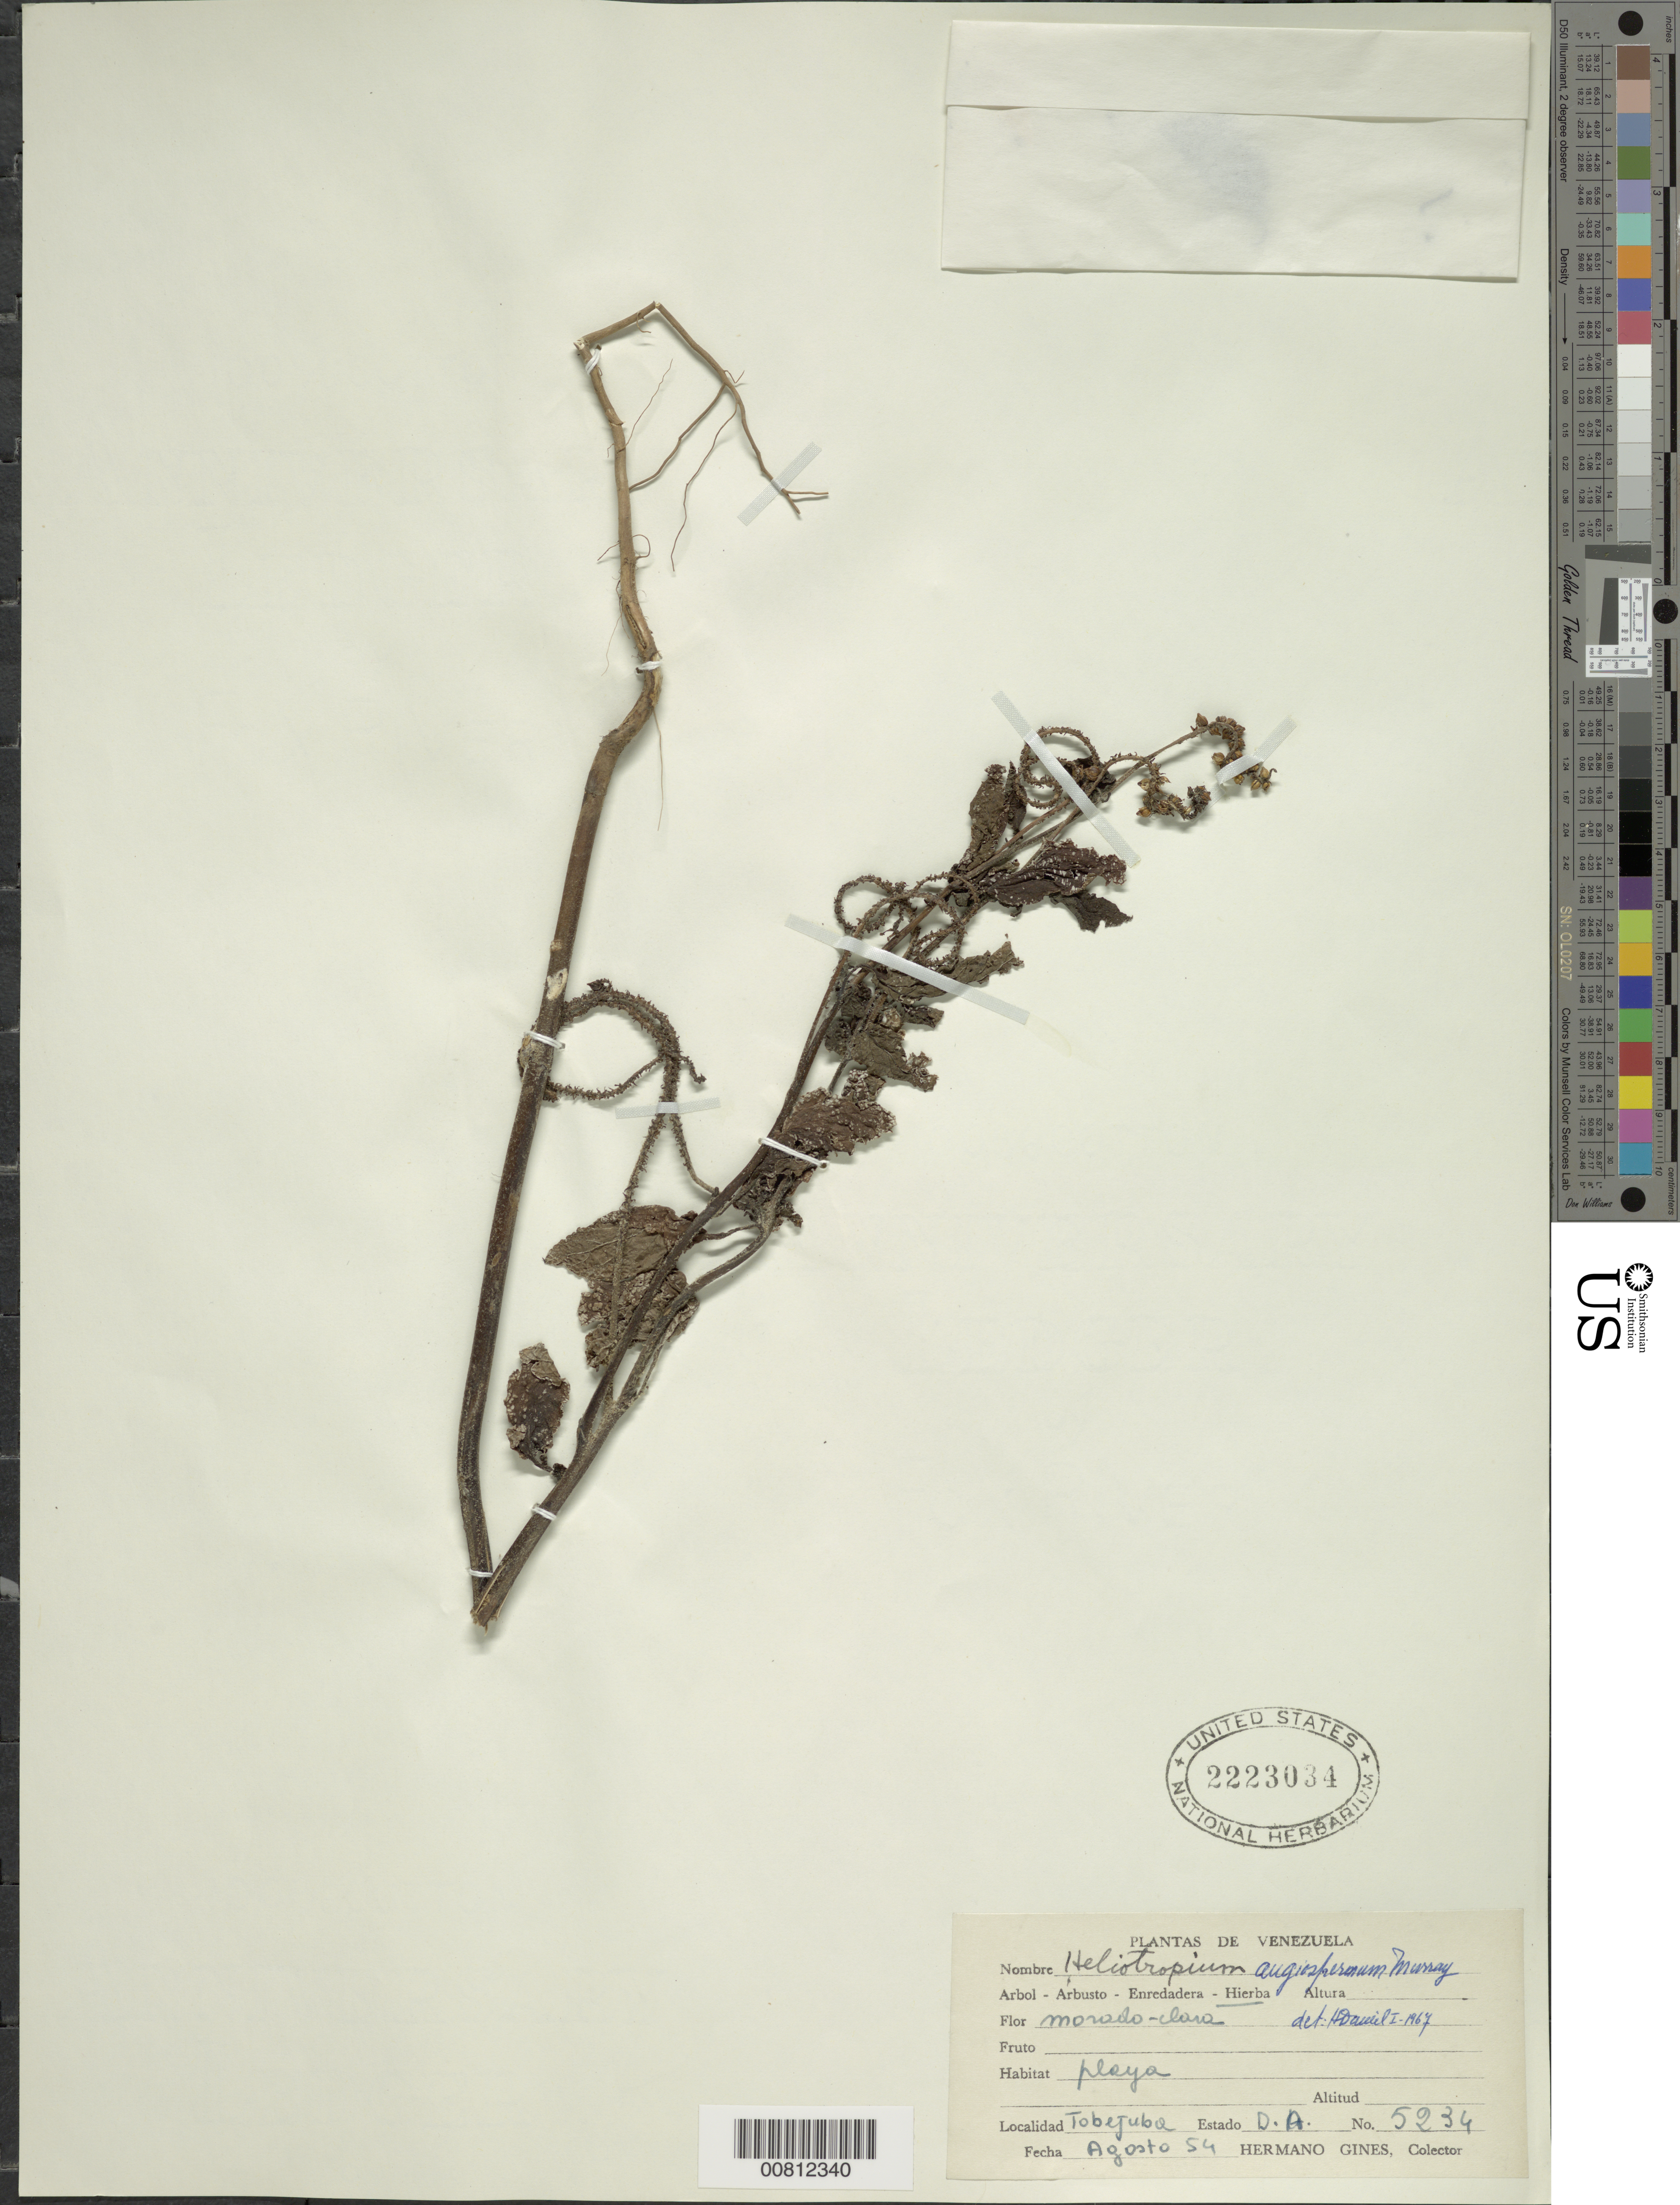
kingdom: Plantae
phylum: Tracheophyta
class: Magnoliopsida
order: Boraginales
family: Heliotropiaceae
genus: Heliotropium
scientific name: Heliotropium angiospermum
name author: Murray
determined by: Daniel, H.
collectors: H. Gines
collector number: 5234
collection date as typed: Aug-54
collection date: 1954-08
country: Venezuela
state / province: Delta Amacuro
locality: Tobejuba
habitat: Playa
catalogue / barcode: US 2223034